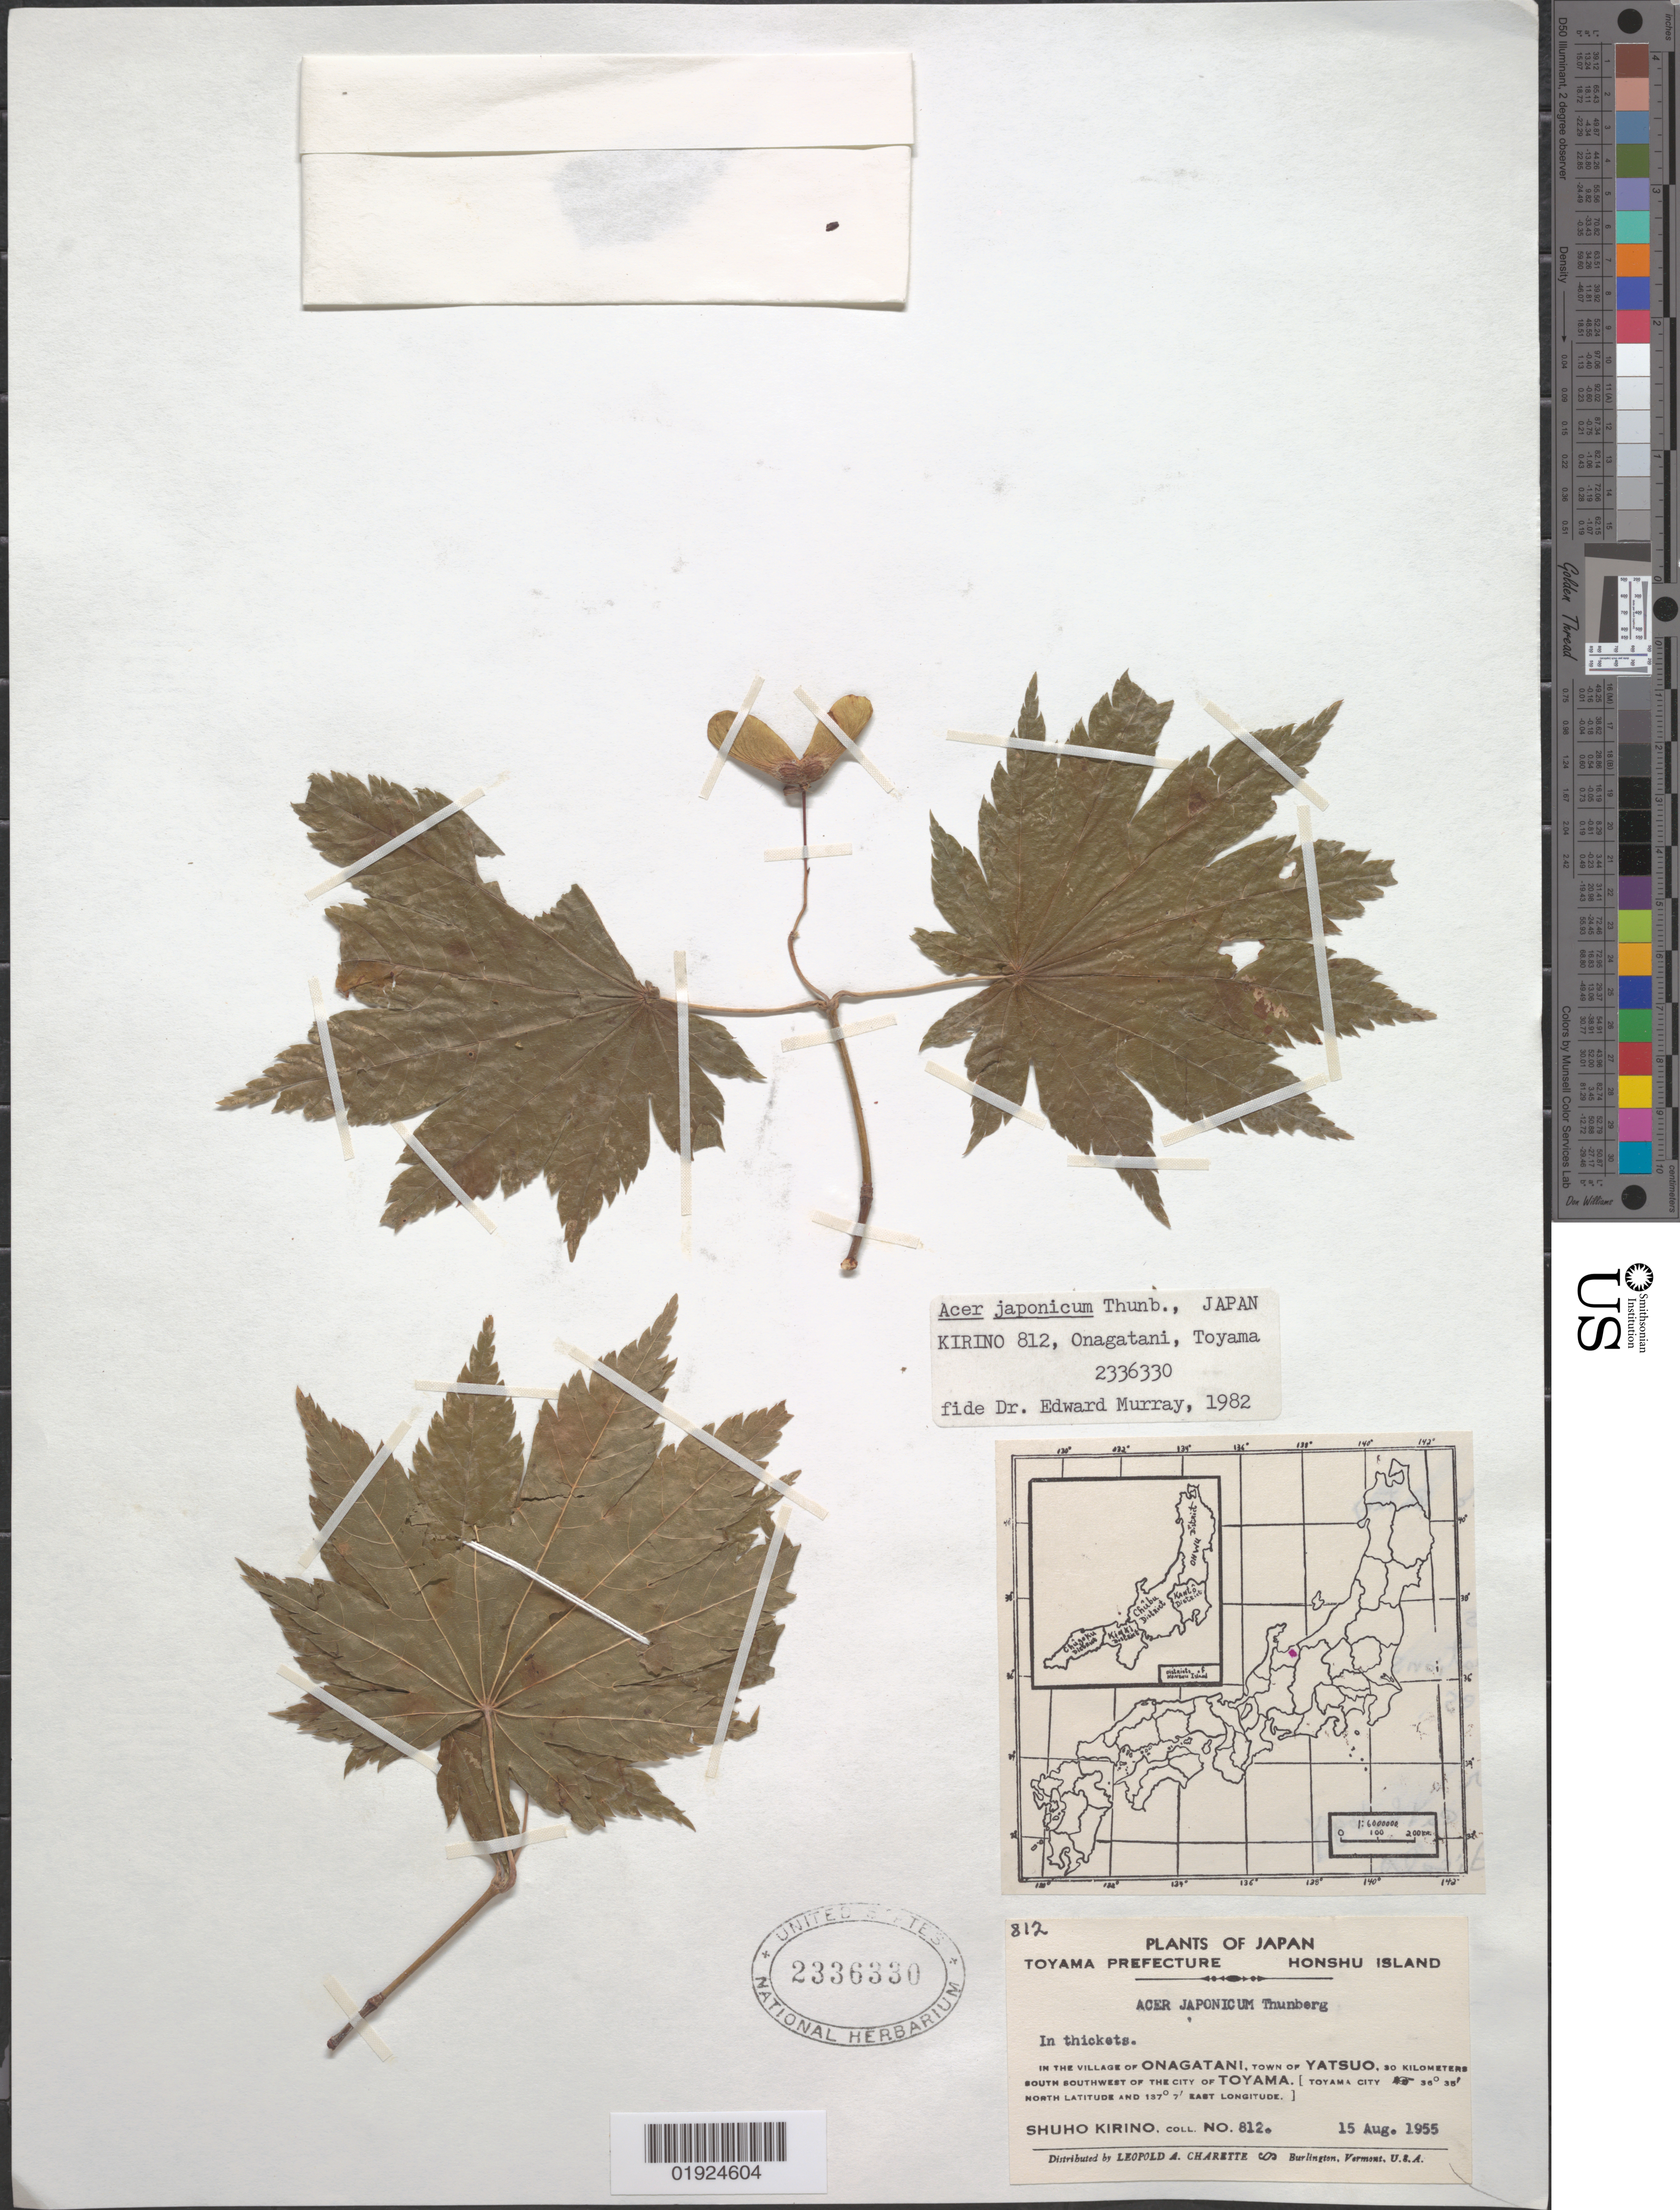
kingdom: Plantae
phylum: Tracheophyta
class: Magnoliopsida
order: Sapindales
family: Sapindaceae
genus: Acer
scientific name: Acer japonicum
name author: Thunb.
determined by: Murray, Edward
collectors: S. Kirino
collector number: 812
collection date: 1955-08-15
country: Japan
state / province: Toyama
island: Honshu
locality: Onagatani Village, town of Yatsuo, 30 km SSW of city of Toyama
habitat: In thickets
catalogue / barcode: US 2336330